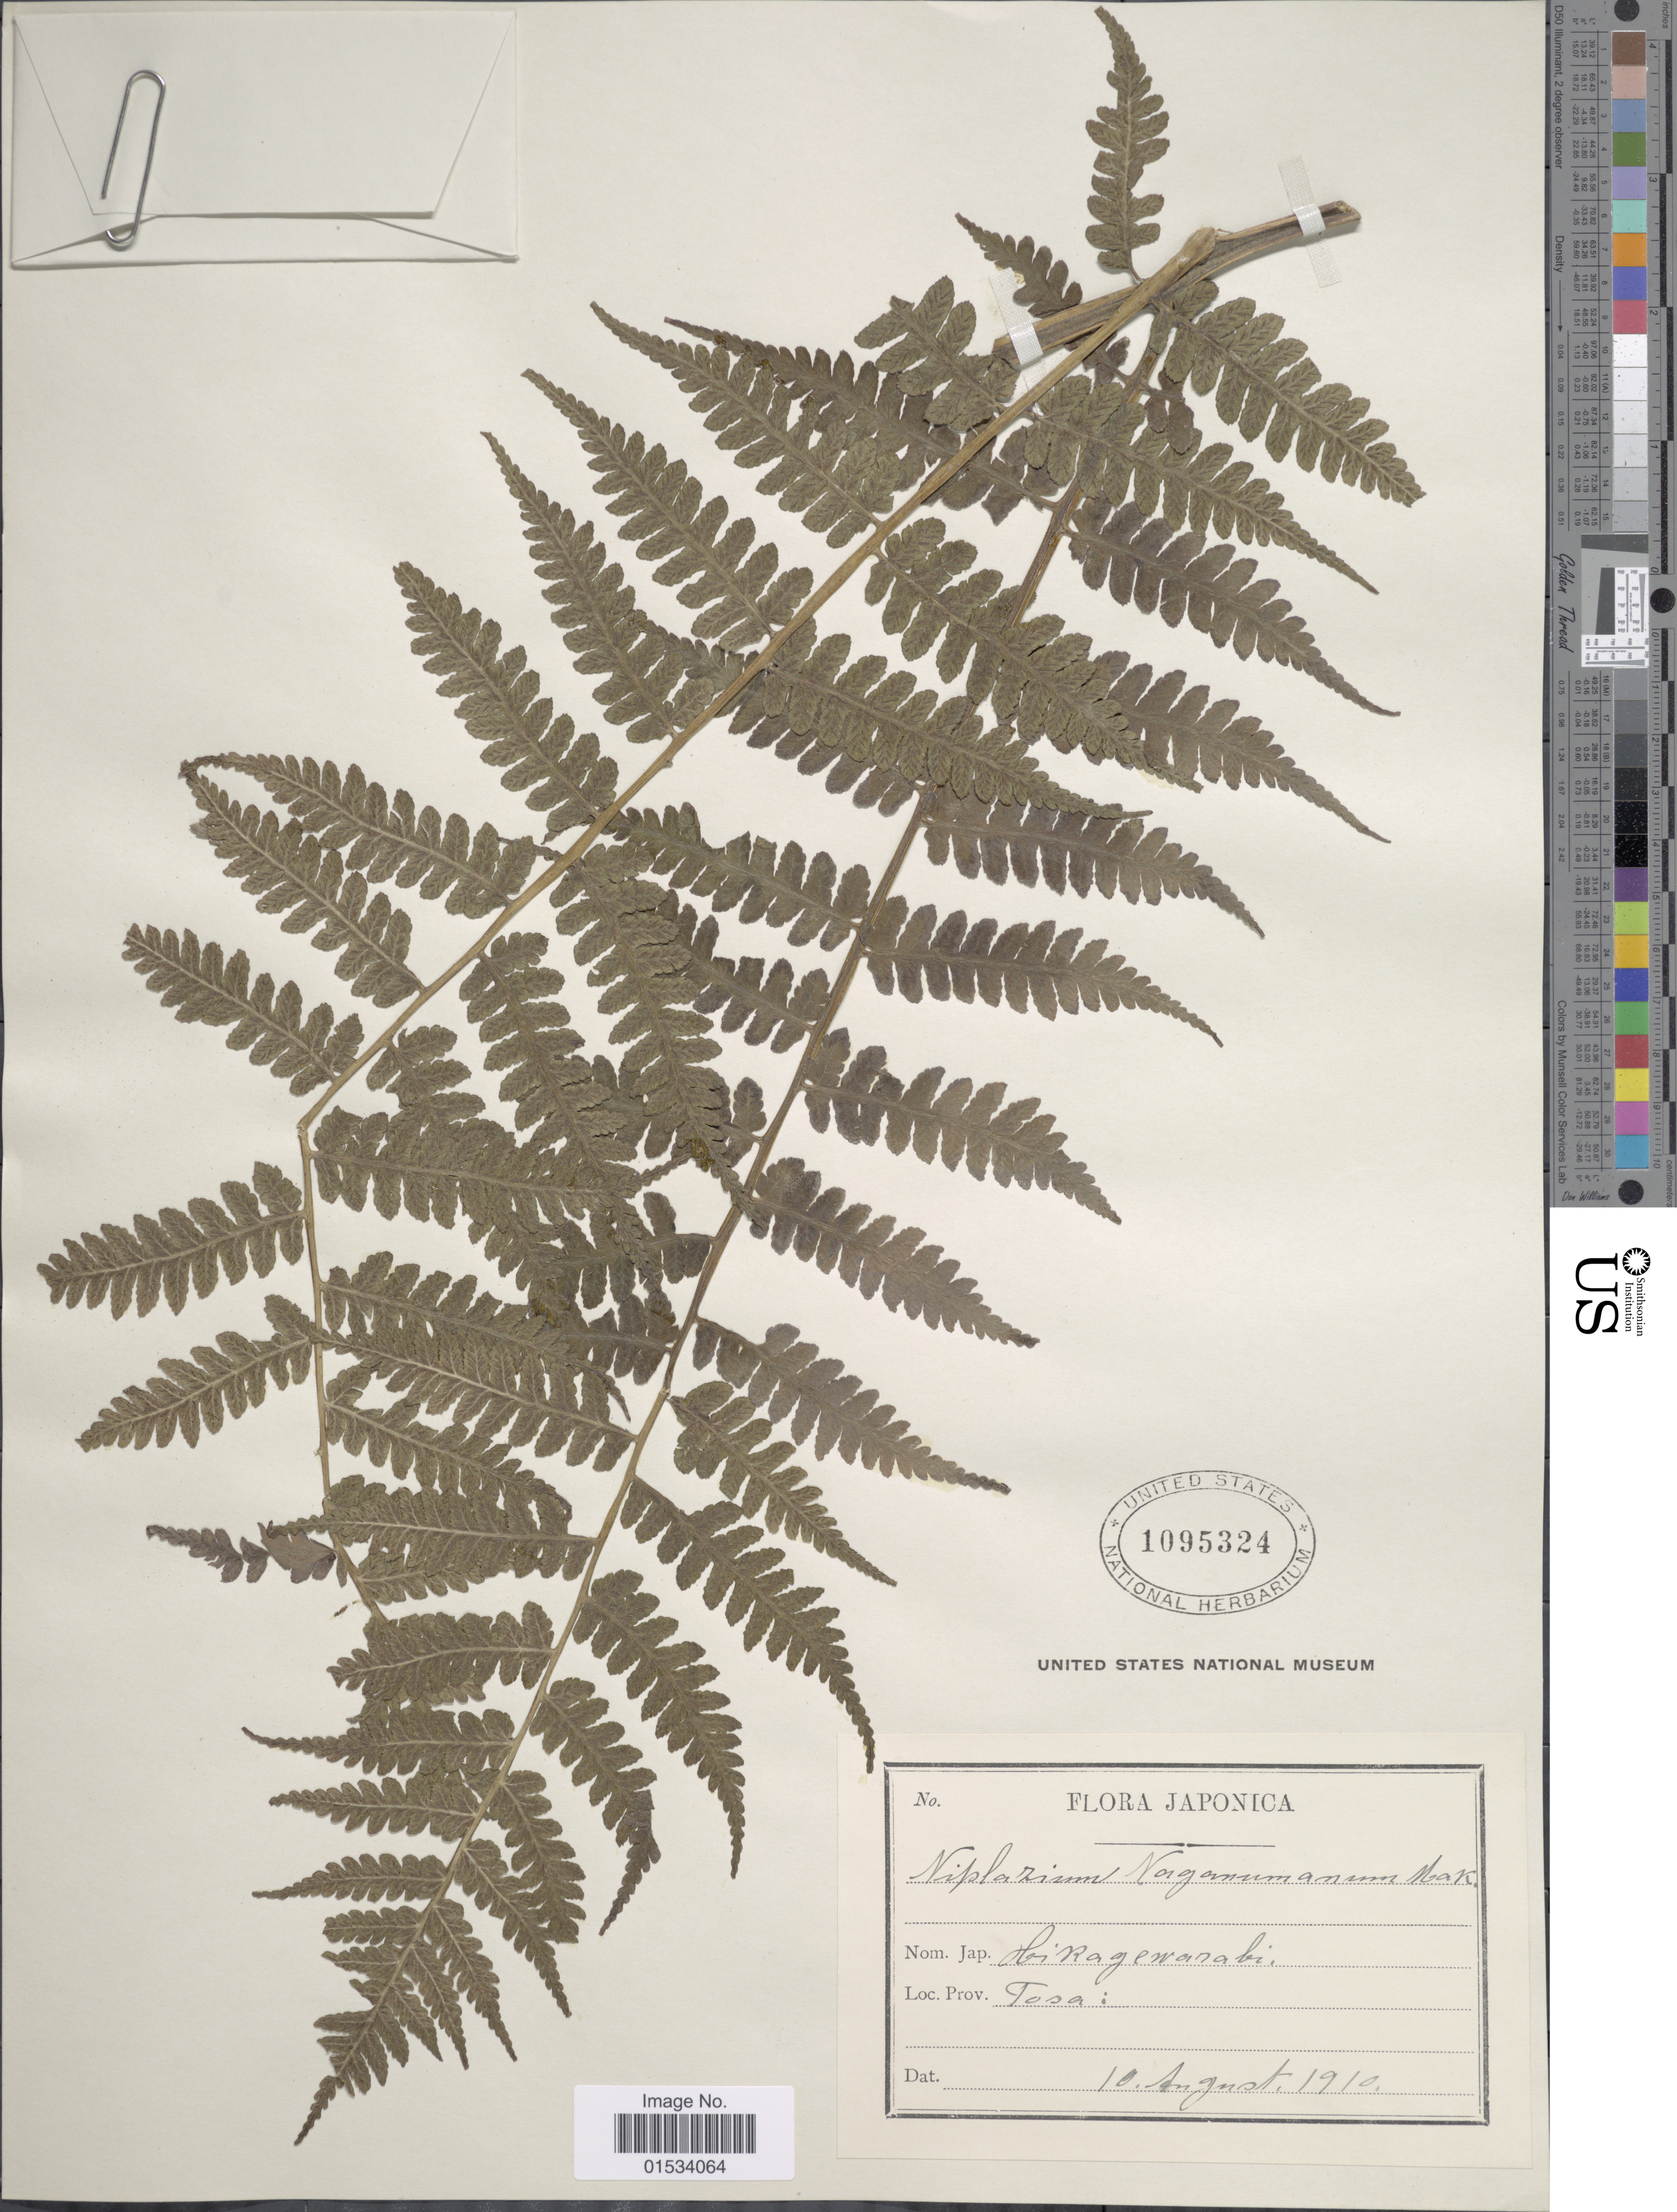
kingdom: Plantae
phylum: Tracheophyta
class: Polypodiopsida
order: Polypodiales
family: Athyriaceae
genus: Diplazium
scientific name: Diplazium naganumanum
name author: Baker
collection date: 1910-08-10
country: Japan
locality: Tosa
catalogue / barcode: US 1095324